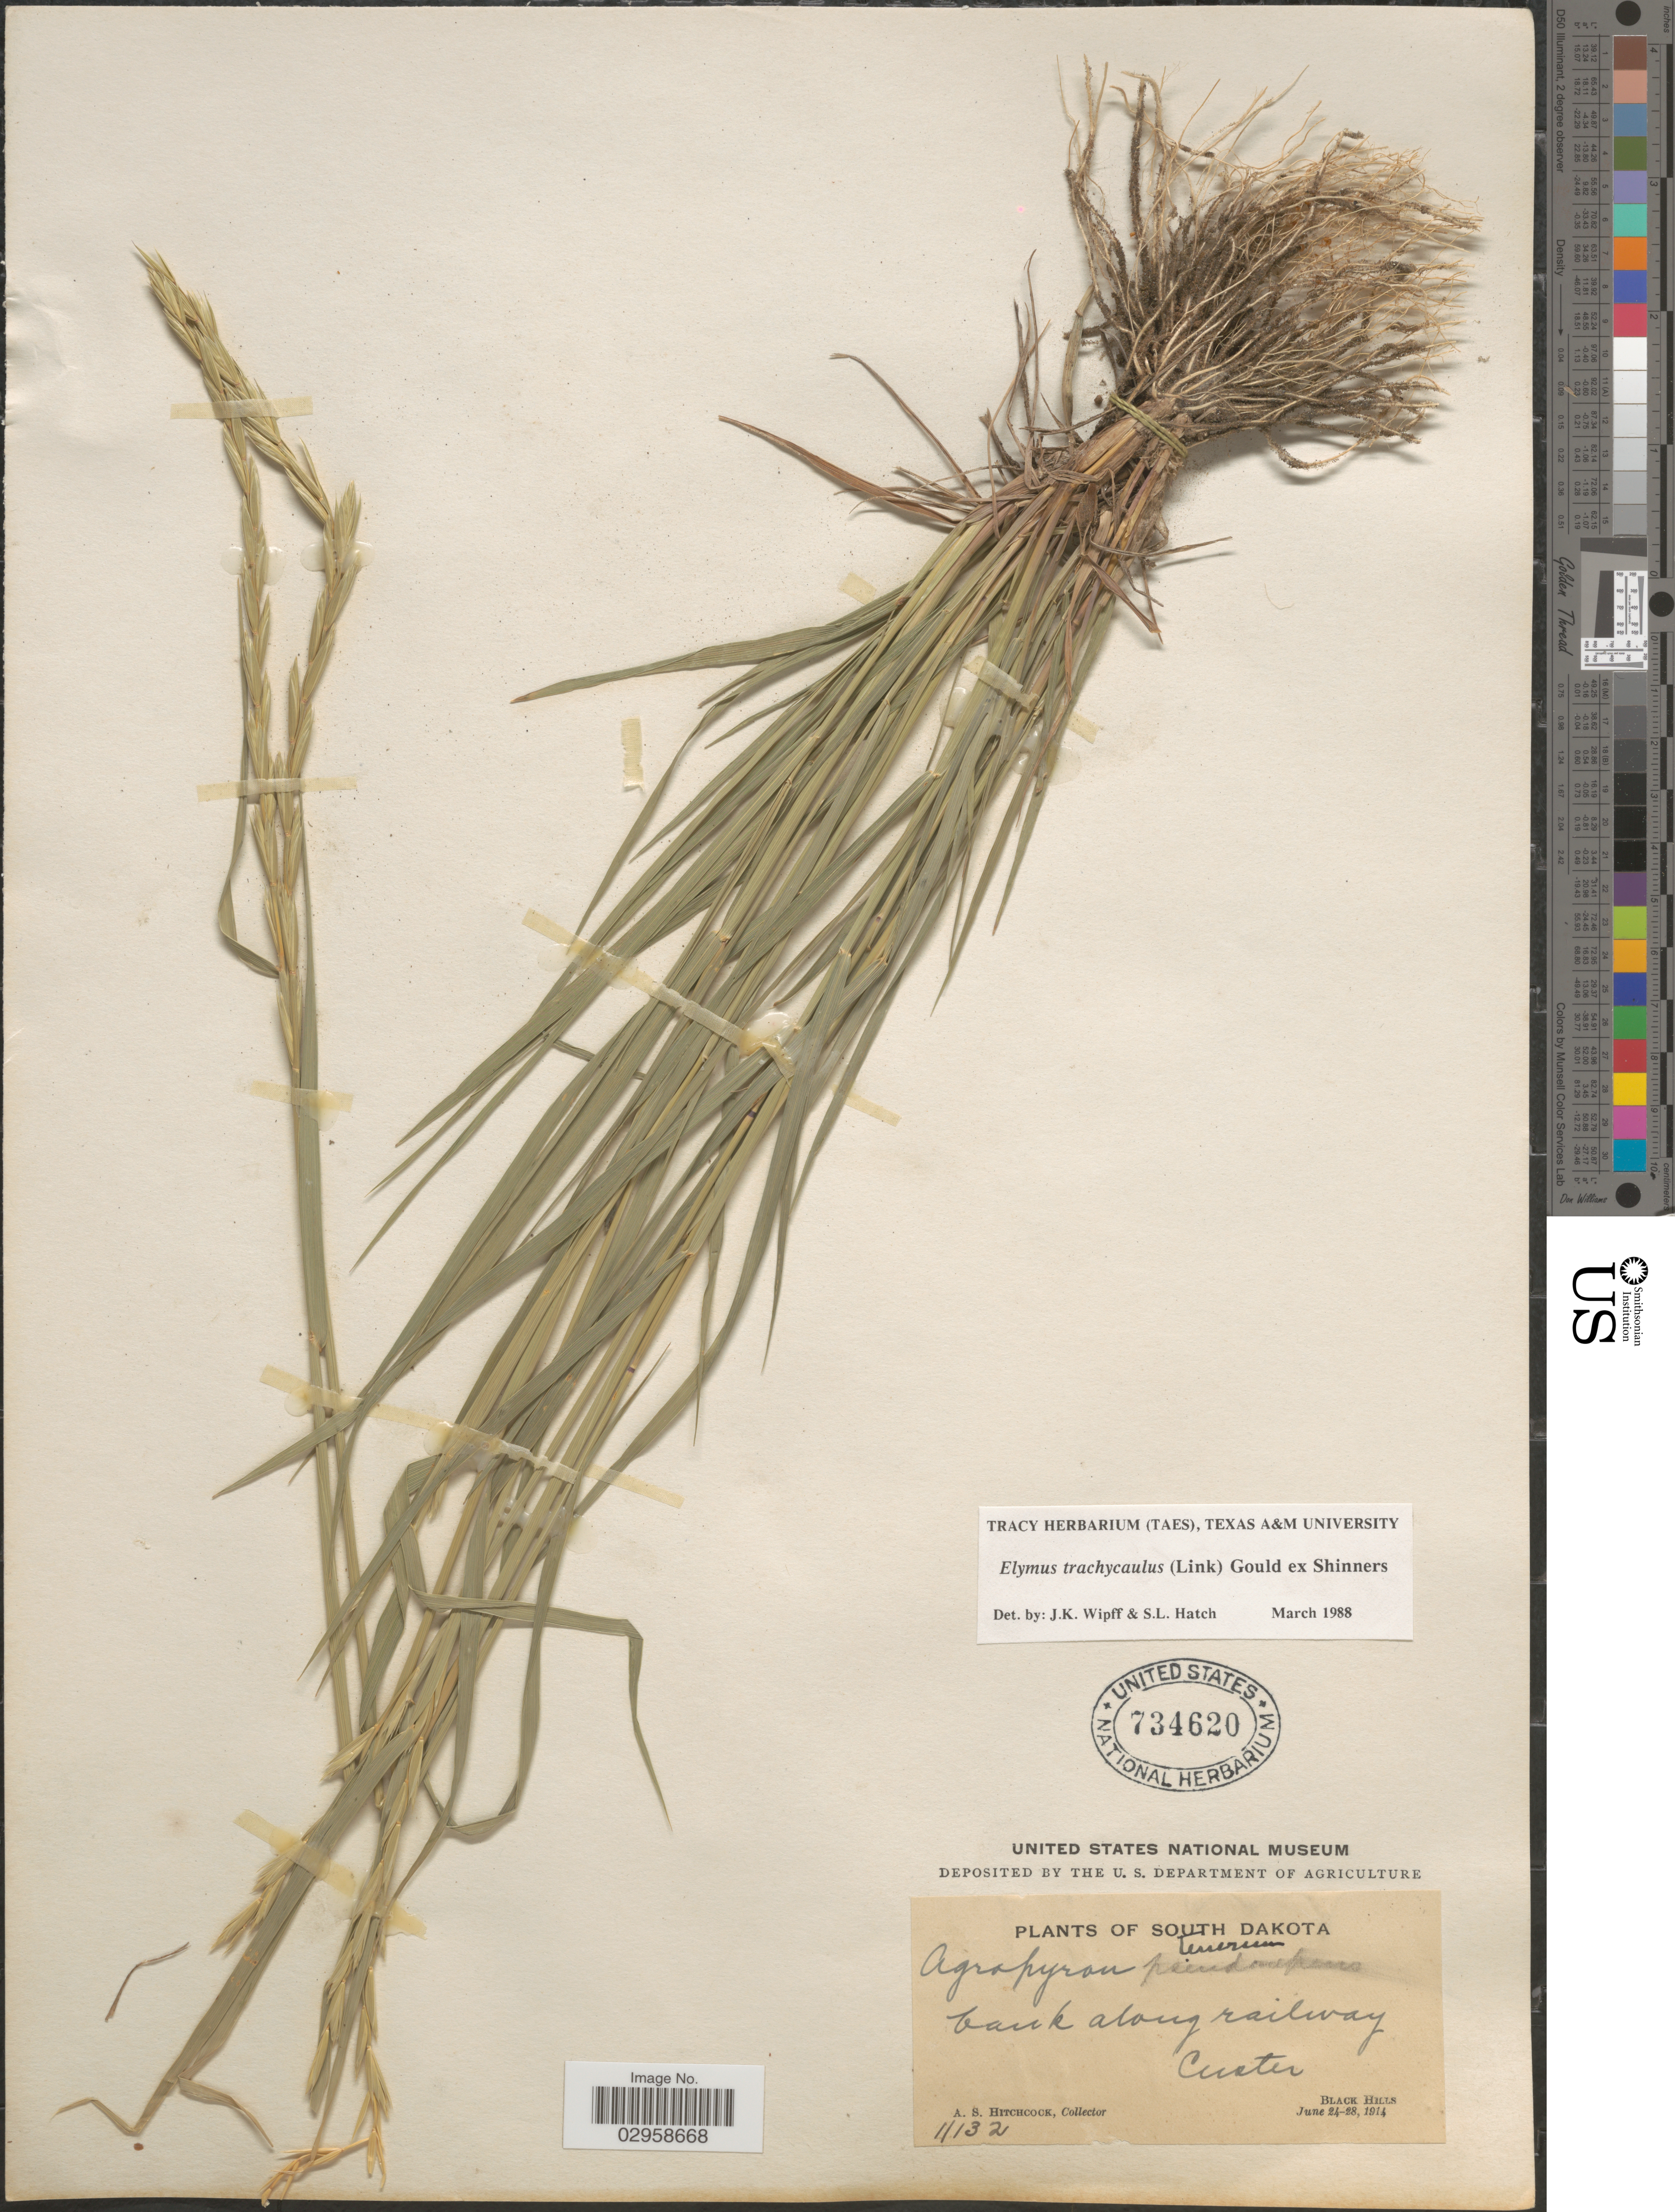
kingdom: Plantae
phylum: Tracheophyta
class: Liliopsida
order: Poales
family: Poaceae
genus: Elymus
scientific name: Elymus trachycaulus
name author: (Link) Gould ex Shinners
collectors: A. S. Hitchcock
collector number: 11132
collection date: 1914-06-24/1914-06-28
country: United States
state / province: South Dakota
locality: Bank along railway. Custer. Black Hills.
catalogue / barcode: US 734620